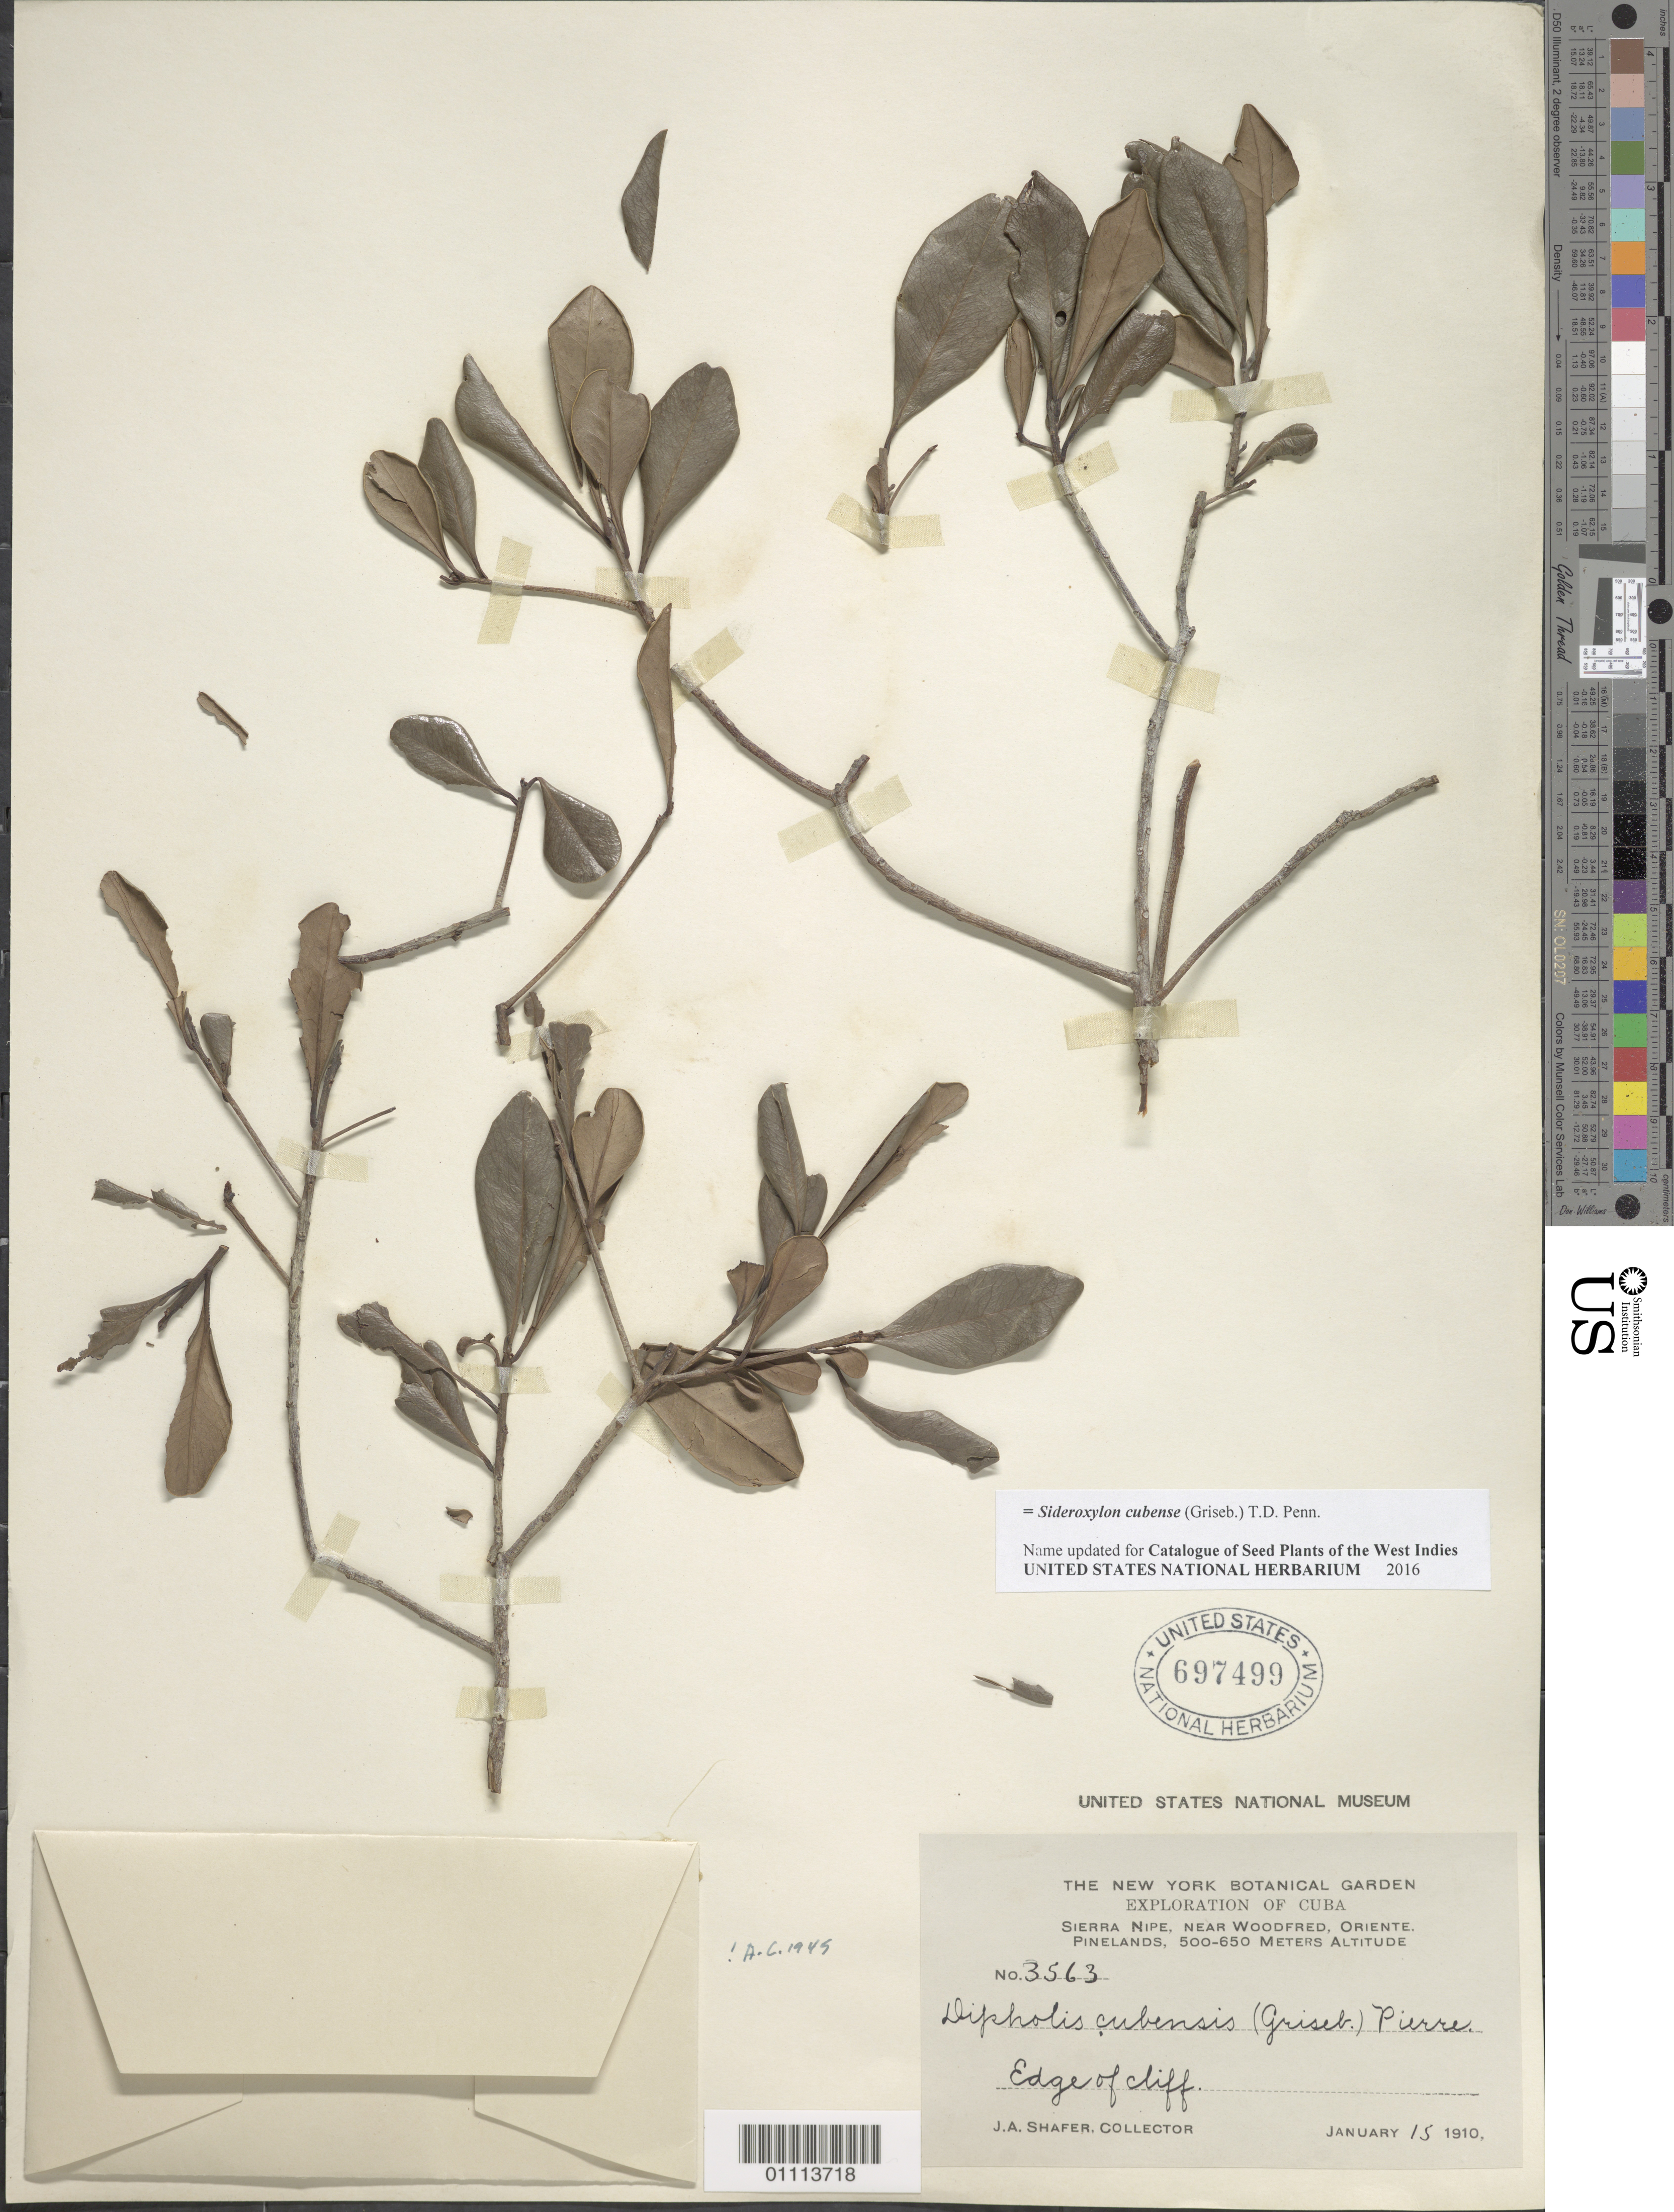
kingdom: Plantae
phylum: Tracheophyta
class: Magnoliopsida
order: Ericales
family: Sapotaceae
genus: Dipholis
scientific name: Dipholis cubensis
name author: (Griseb.) Pierre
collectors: J. A. Shafer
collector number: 3563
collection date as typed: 15 Jan 1910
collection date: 1910-01-15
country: Cuba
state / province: Holguín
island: Cuba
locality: Sierra Nipe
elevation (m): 500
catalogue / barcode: US 697499